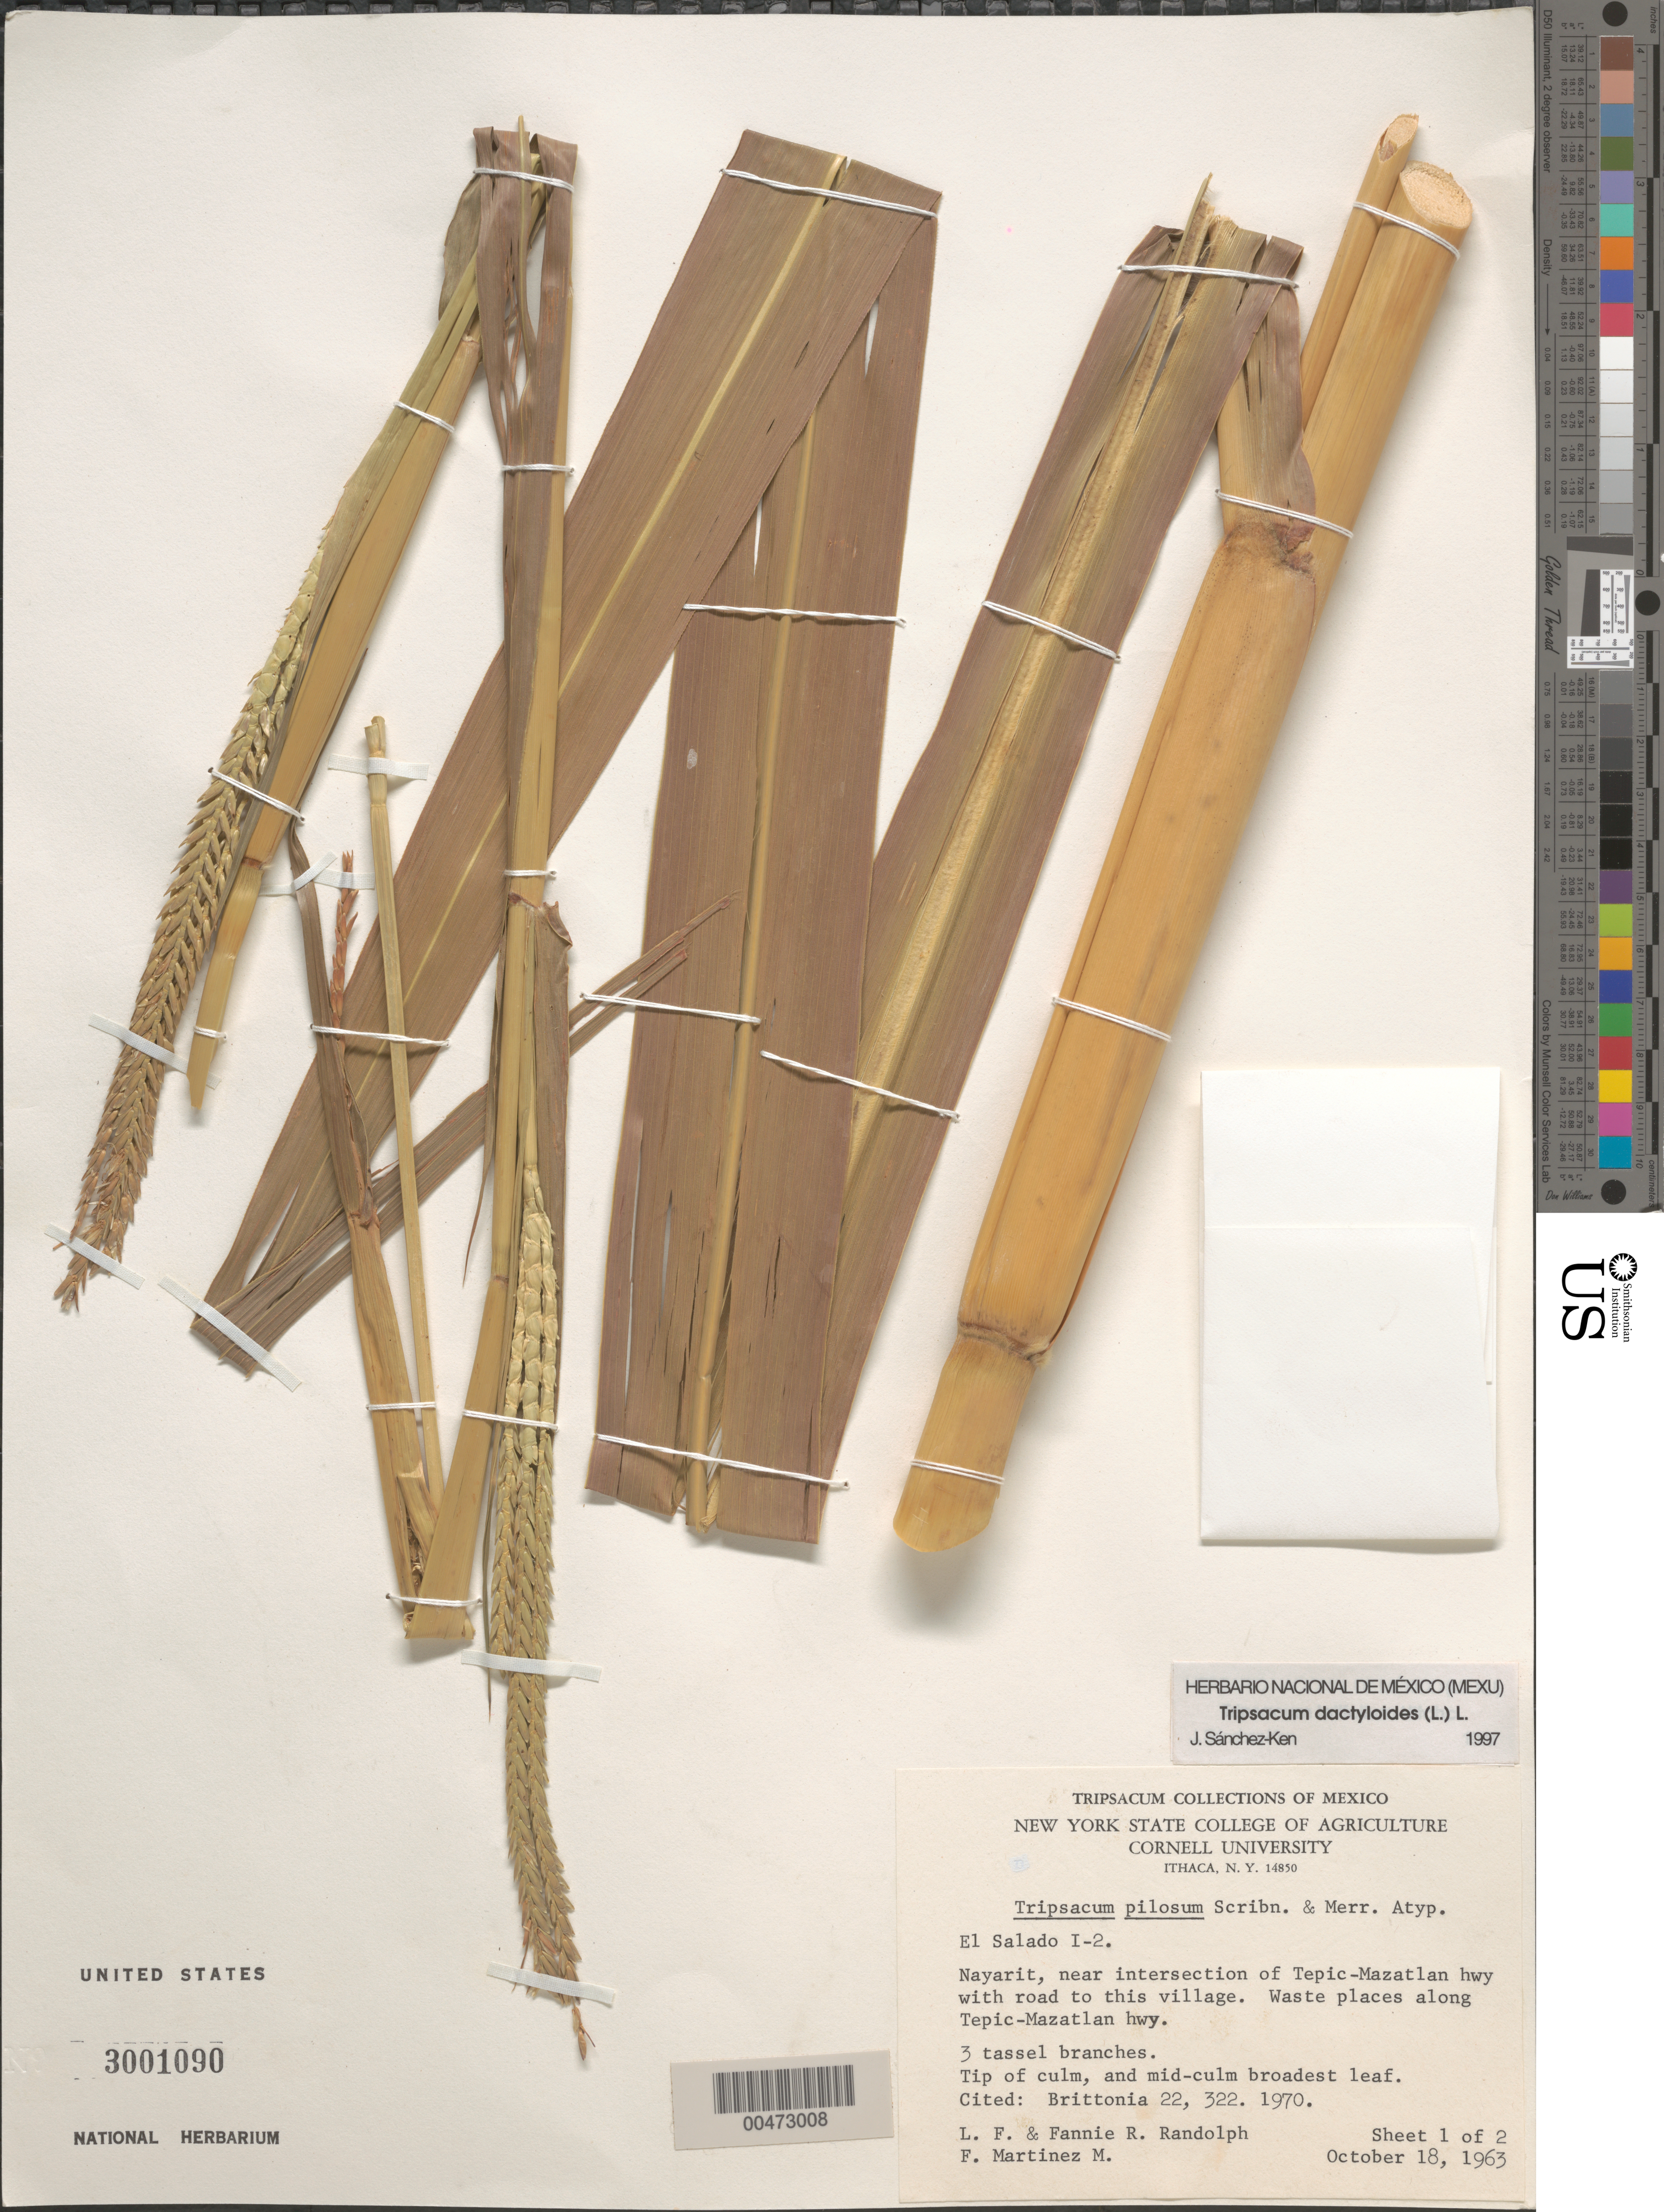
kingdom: Plantae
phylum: Tracheophyta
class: Liliopsida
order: Poales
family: Poaceae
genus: Tripsacum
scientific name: Tripsacum dactyloides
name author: (L.) L.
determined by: Sánchez-Ken, J. G.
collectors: L. F. Randolph, F. Randolph & F. Martinez-M.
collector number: El Sala. I-2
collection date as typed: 18 Oct 1963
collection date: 1963-10-18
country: Mexico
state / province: Nayarit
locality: El Salado, near intersection of Tepic-Mazatlan hwy with rd to this village, along Tepic-Mazatlan hwy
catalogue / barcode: US 3001090